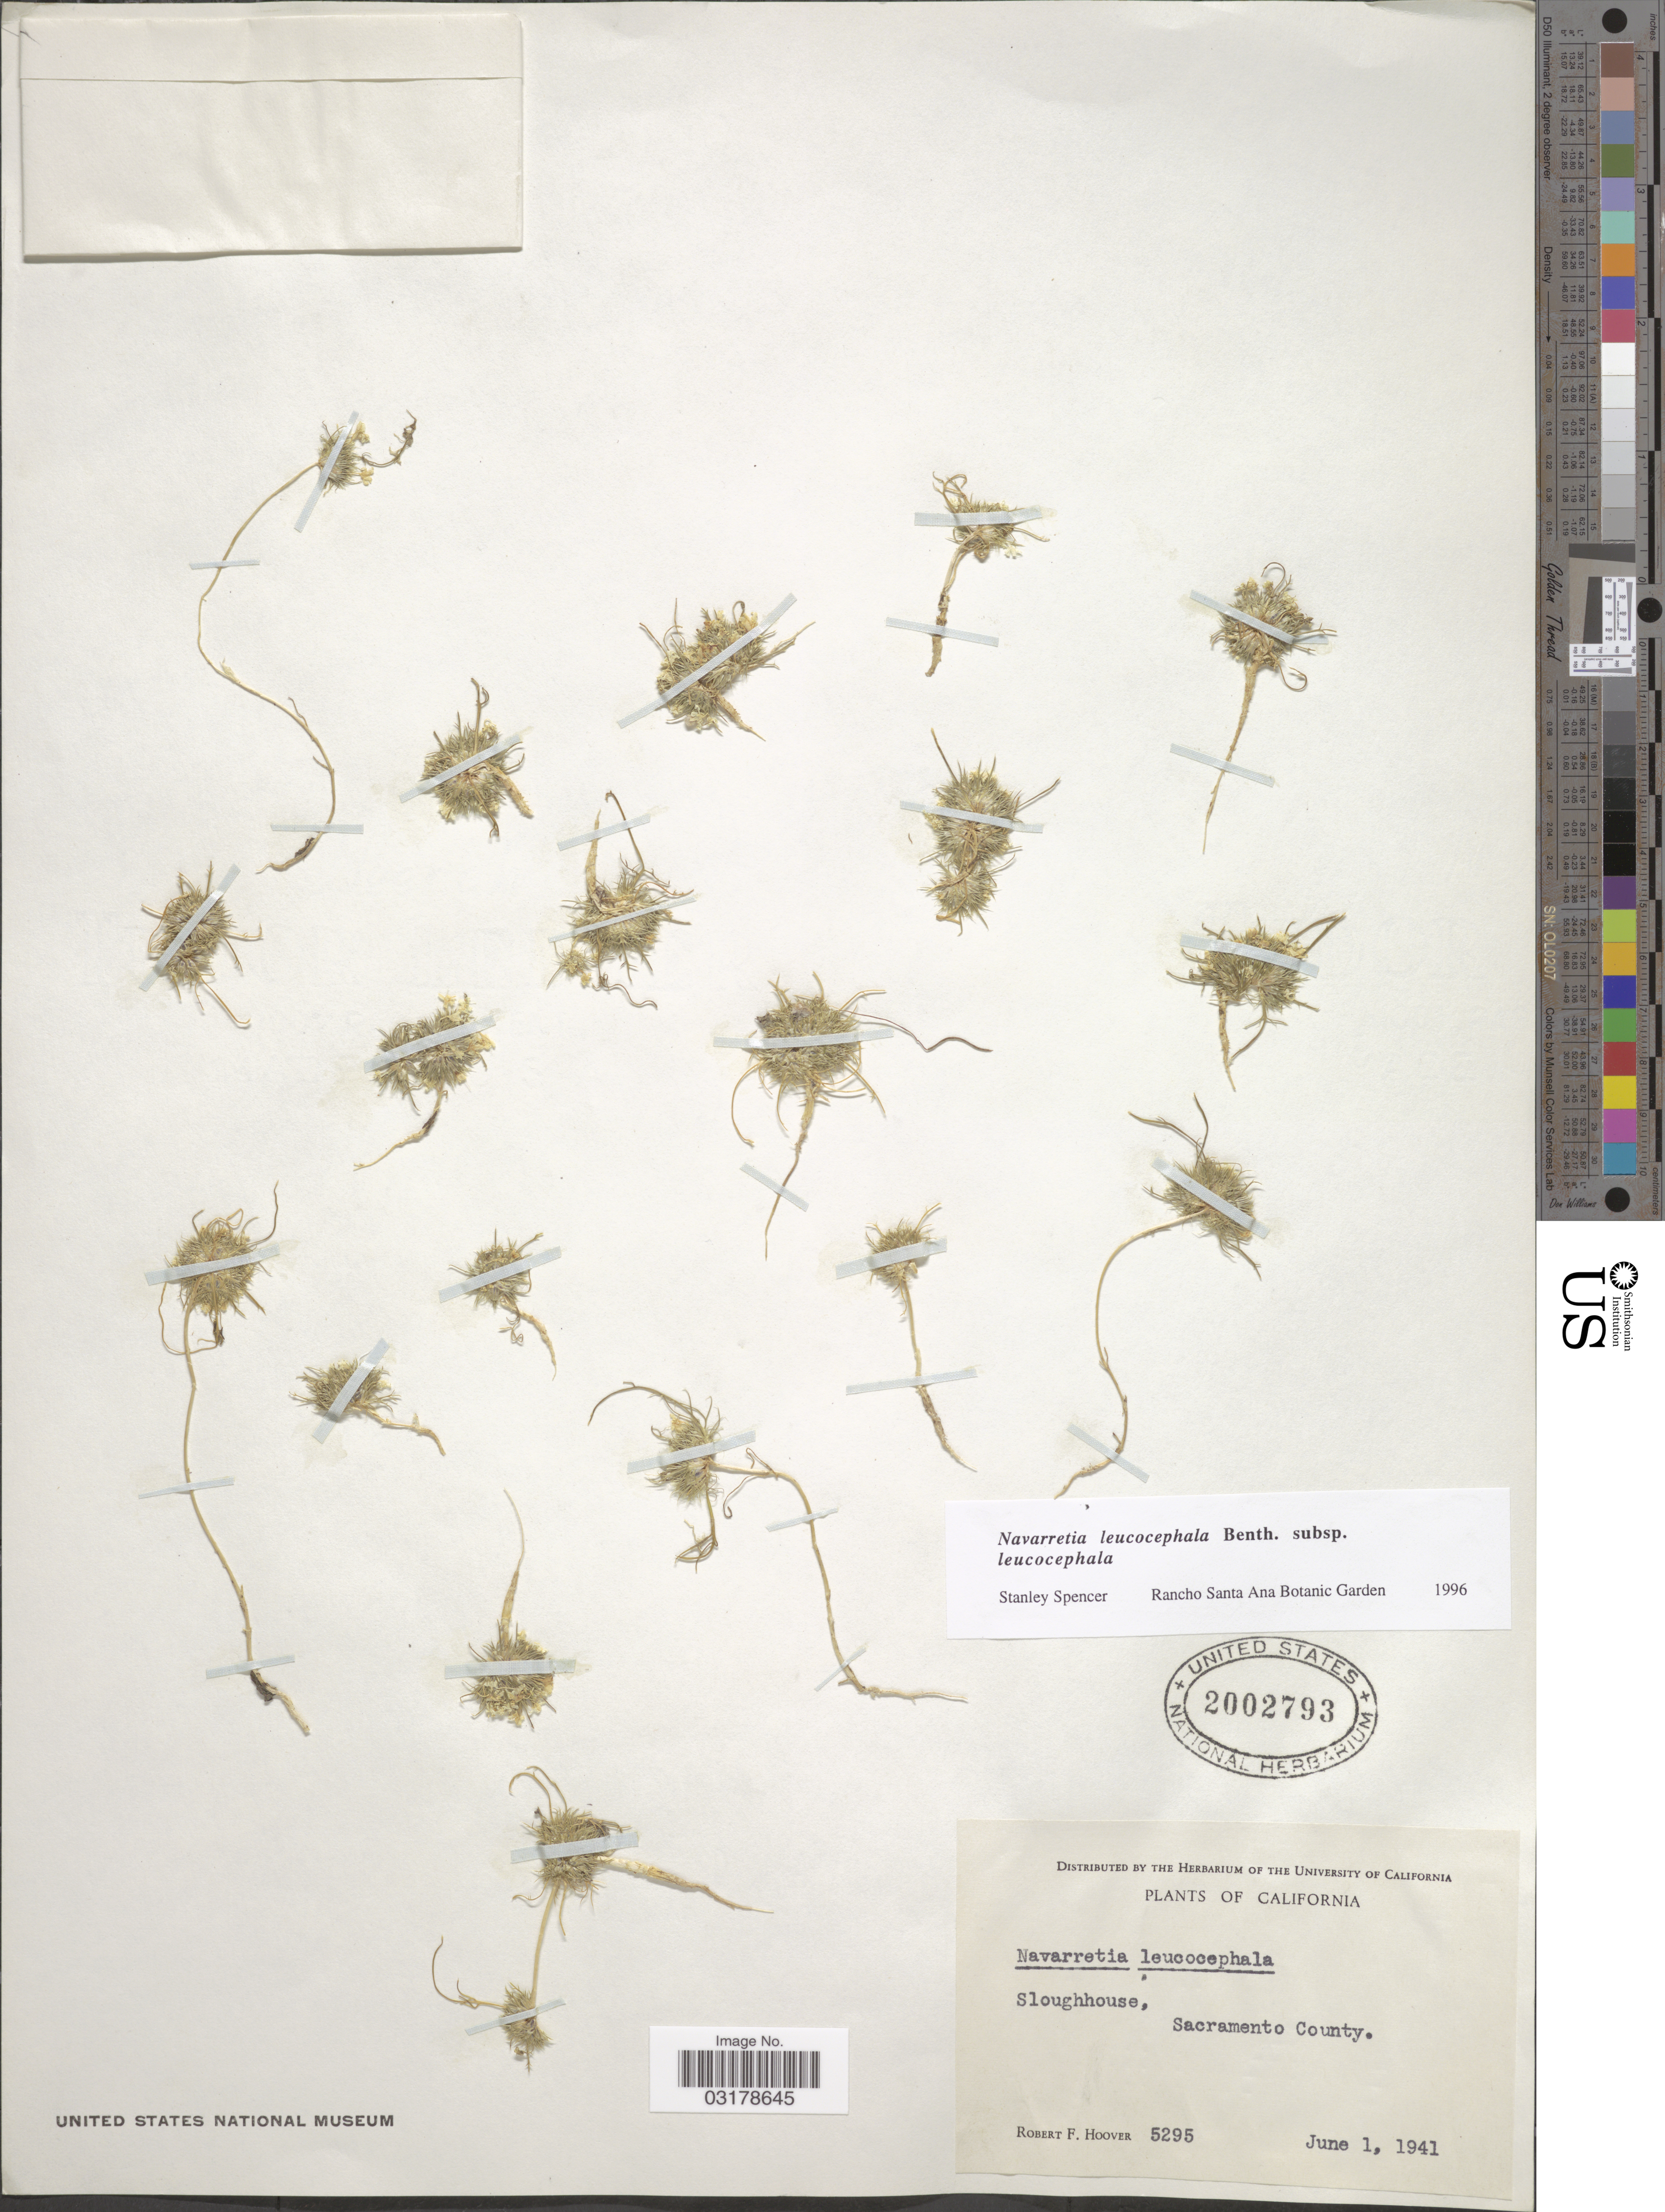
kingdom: Plantae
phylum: Tracheophyta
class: Magnoliopsida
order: Ericales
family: Polemoniaceae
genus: Navarretia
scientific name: Navarretia leucocephala subsp. leucocephala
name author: Benth.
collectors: R. F. Hoover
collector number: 5295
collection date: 1941-06-01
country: United States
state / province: California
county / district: Sacramento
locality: Sloughhouse, Sacramento County.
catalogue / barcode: US 2002793